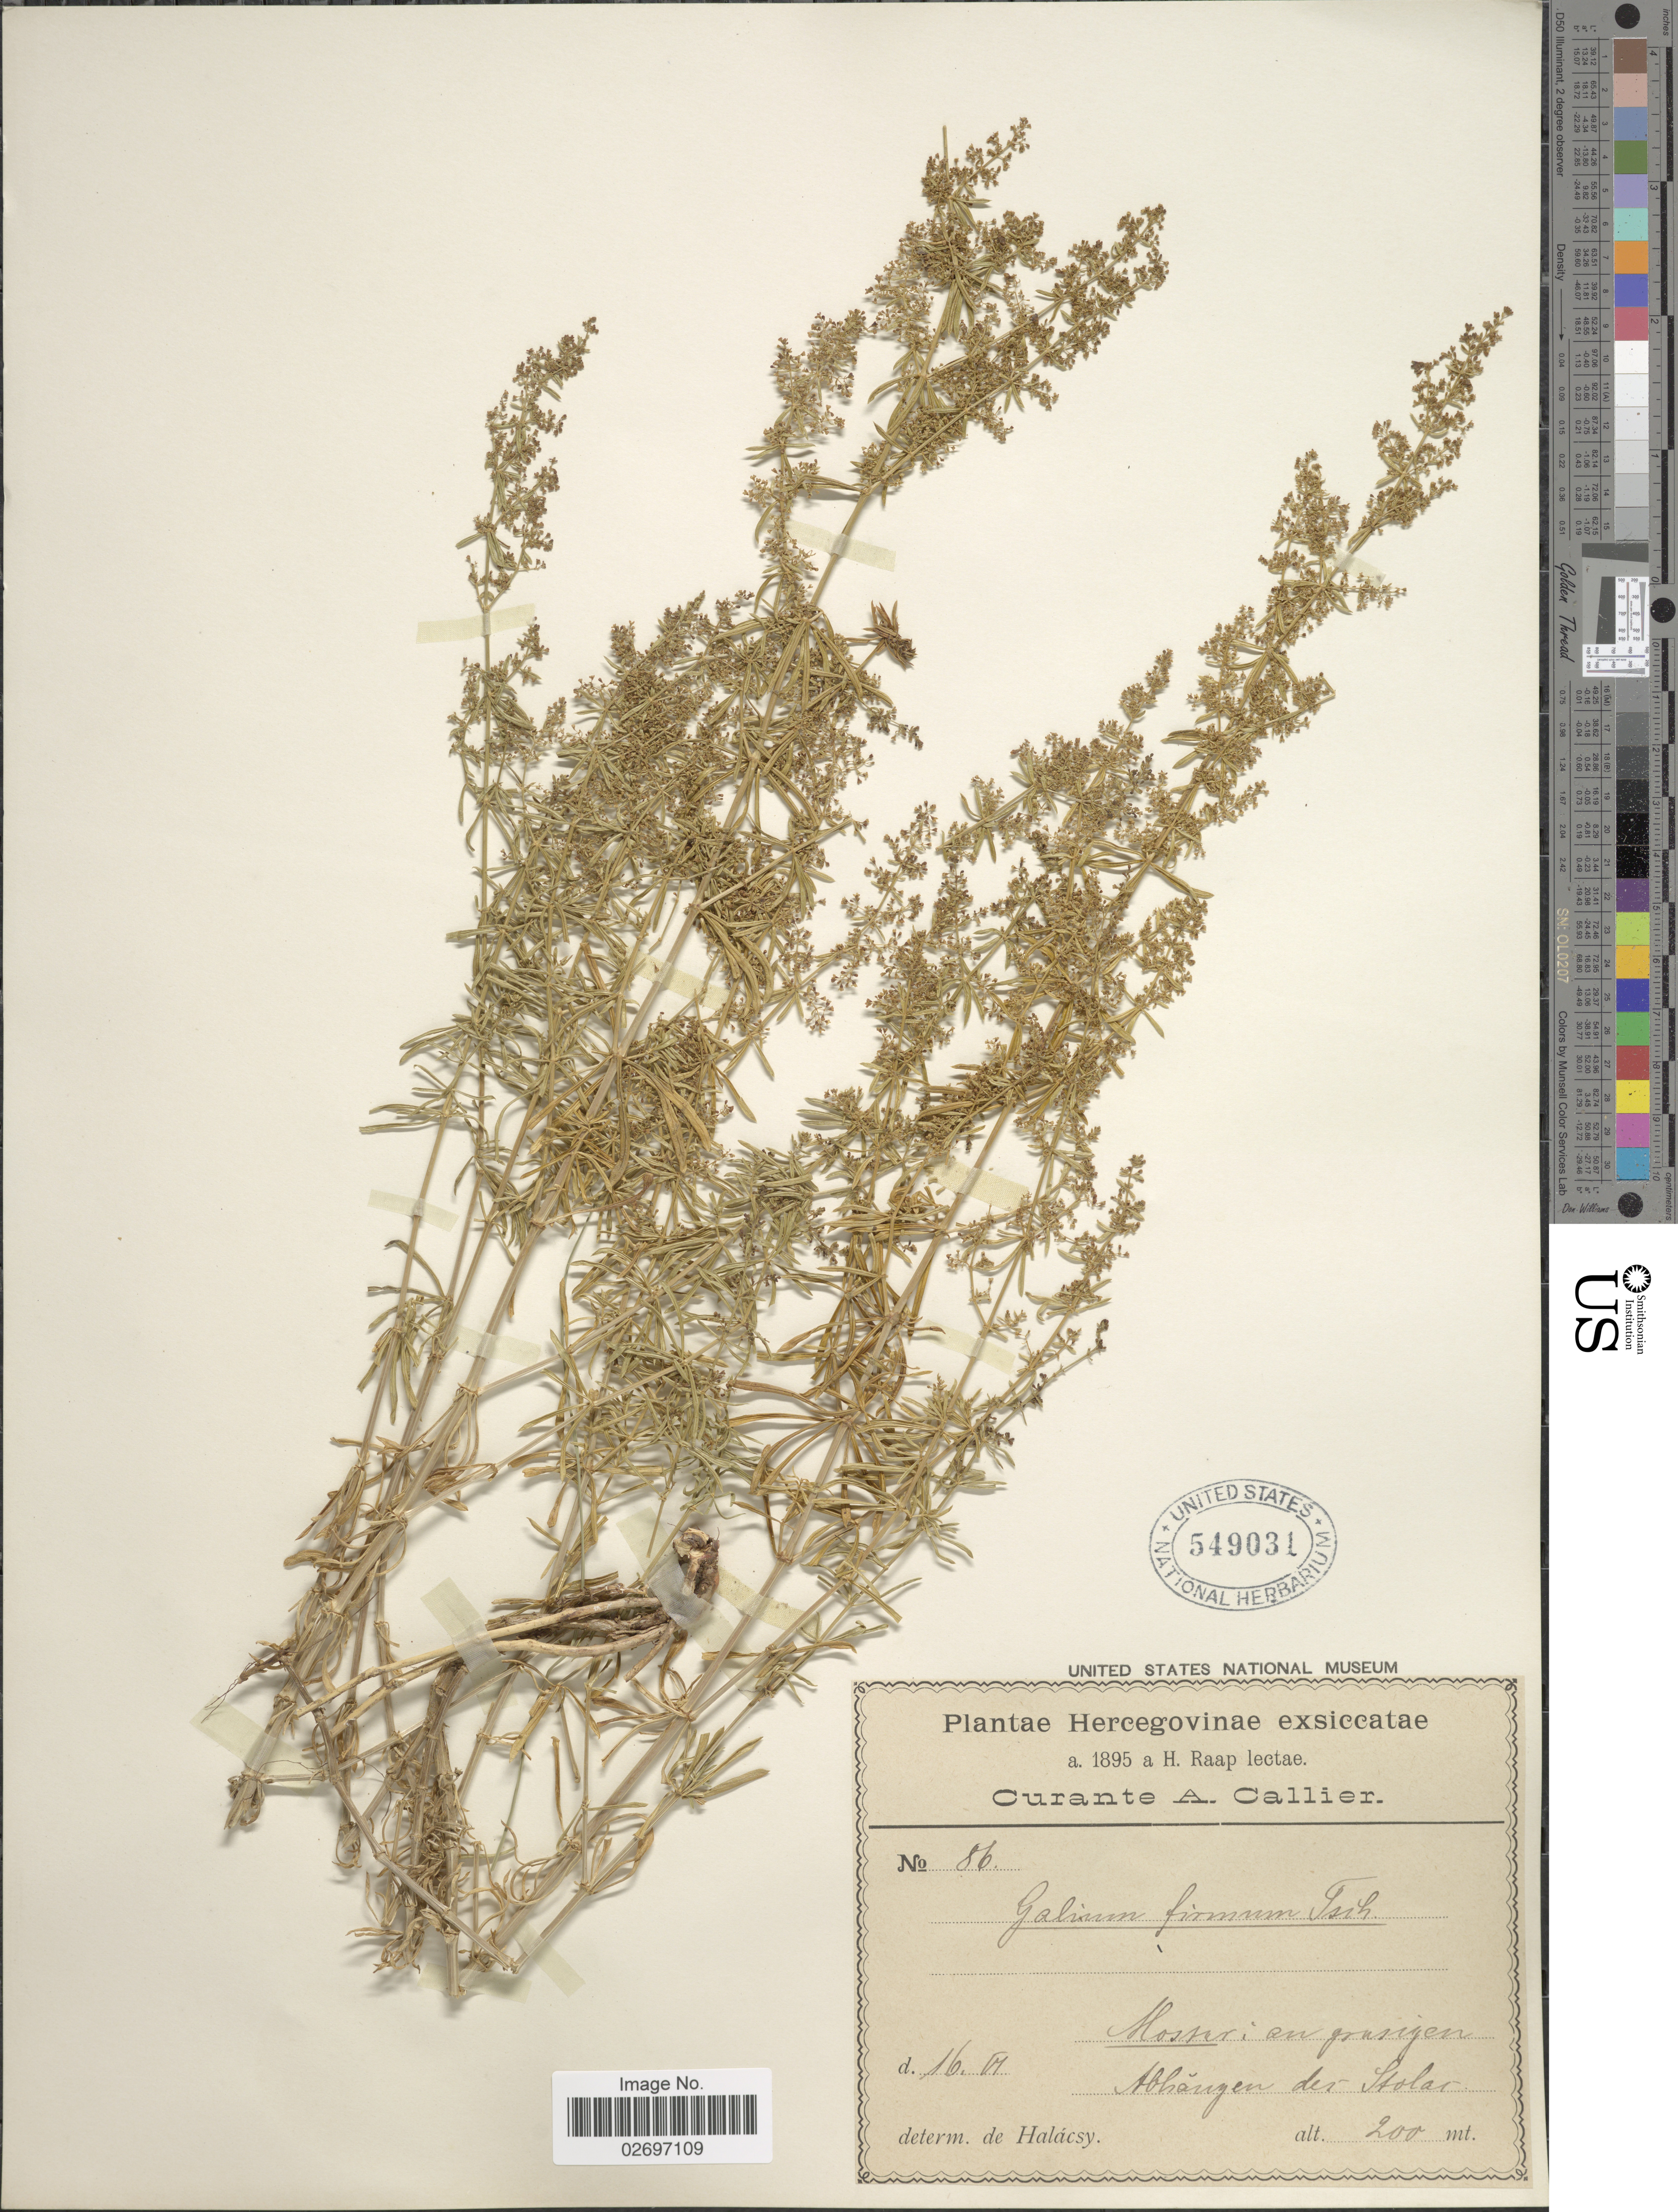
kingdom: Plantae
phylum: Tracheophyta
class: Magnoliopsida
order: Gentianales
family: Rubiaceae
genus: Galium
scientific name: Galium firmum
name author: Tausch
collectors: H. Raap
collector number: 86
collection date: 1895-06-16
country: Bosnia and Herzegovina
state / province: Federation of B&H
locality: Mostar: an grasijen Abhingen der Stolac.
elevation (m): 200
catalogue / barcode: US 549031